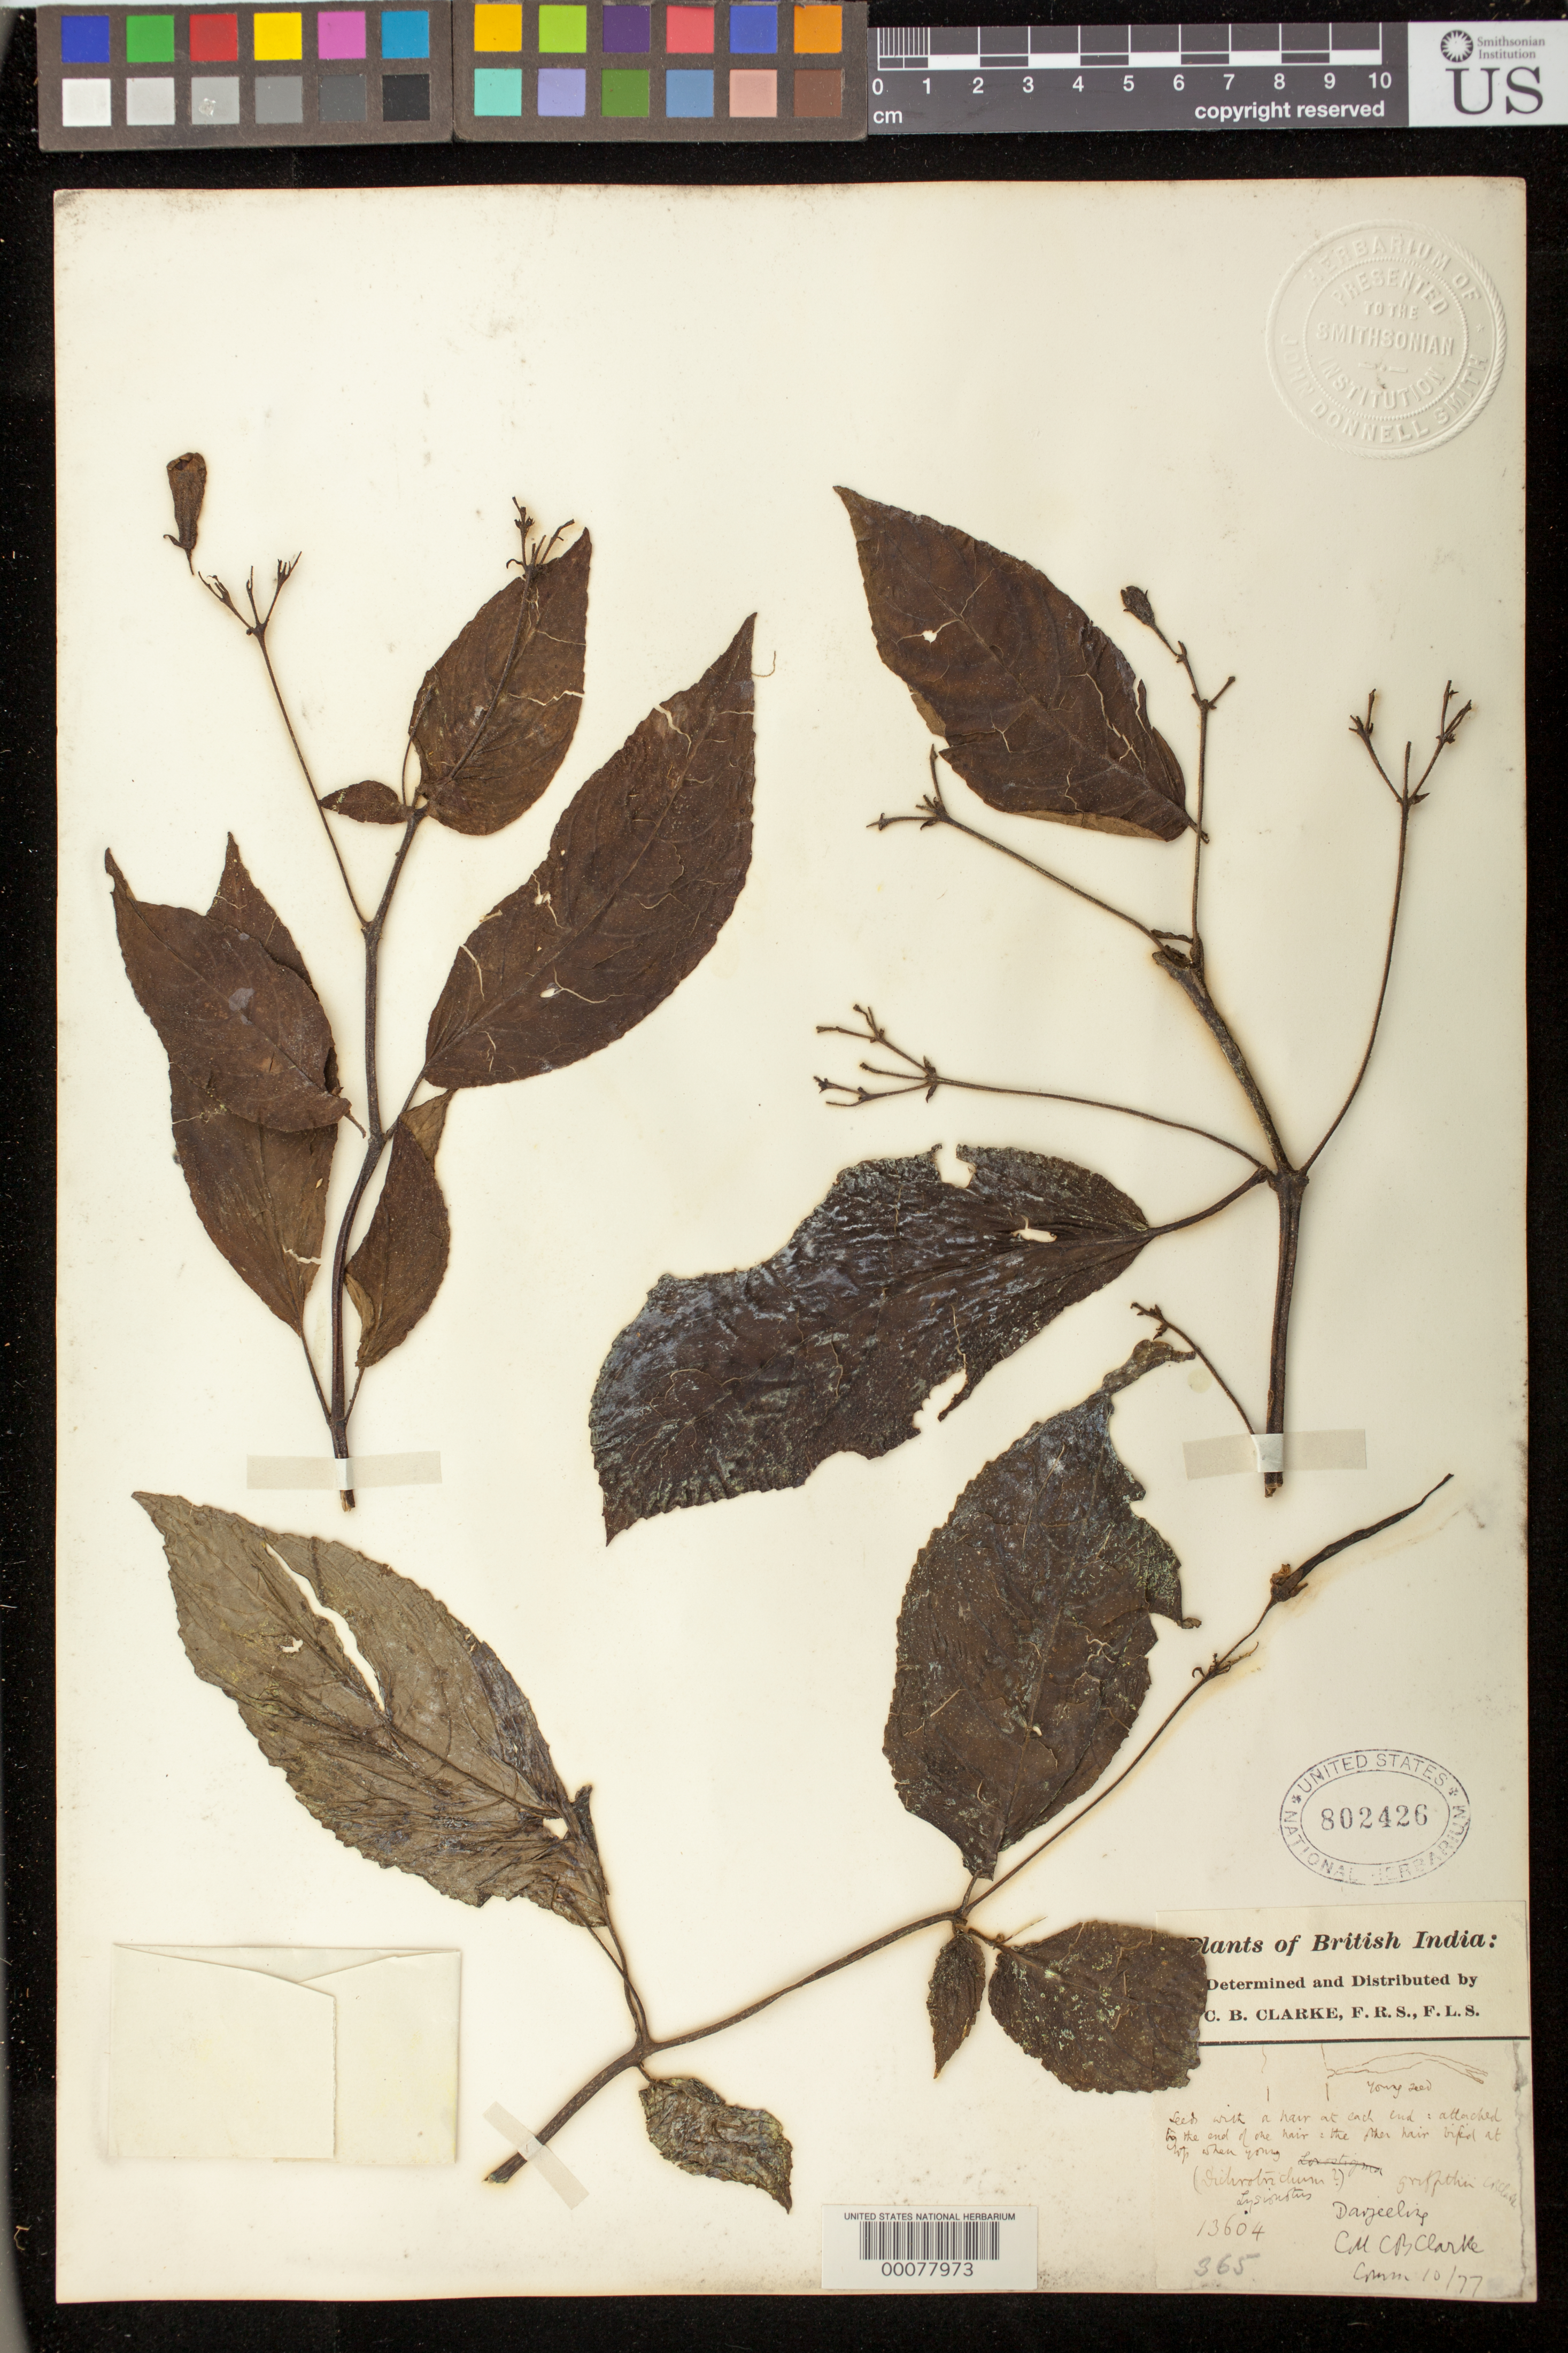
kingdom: Plantae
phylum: Tracheophyta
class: Magnoliopsida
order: Lamiales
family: Gesneriaceae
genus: Loxostigma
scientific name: Loxostigma griffithii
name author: (Wight) C.B. Clarke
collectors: C. B. Clarke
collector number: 13604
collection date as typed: Oct 1877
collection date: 1877-10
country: India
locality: Darjeeling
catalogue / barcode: US 802426